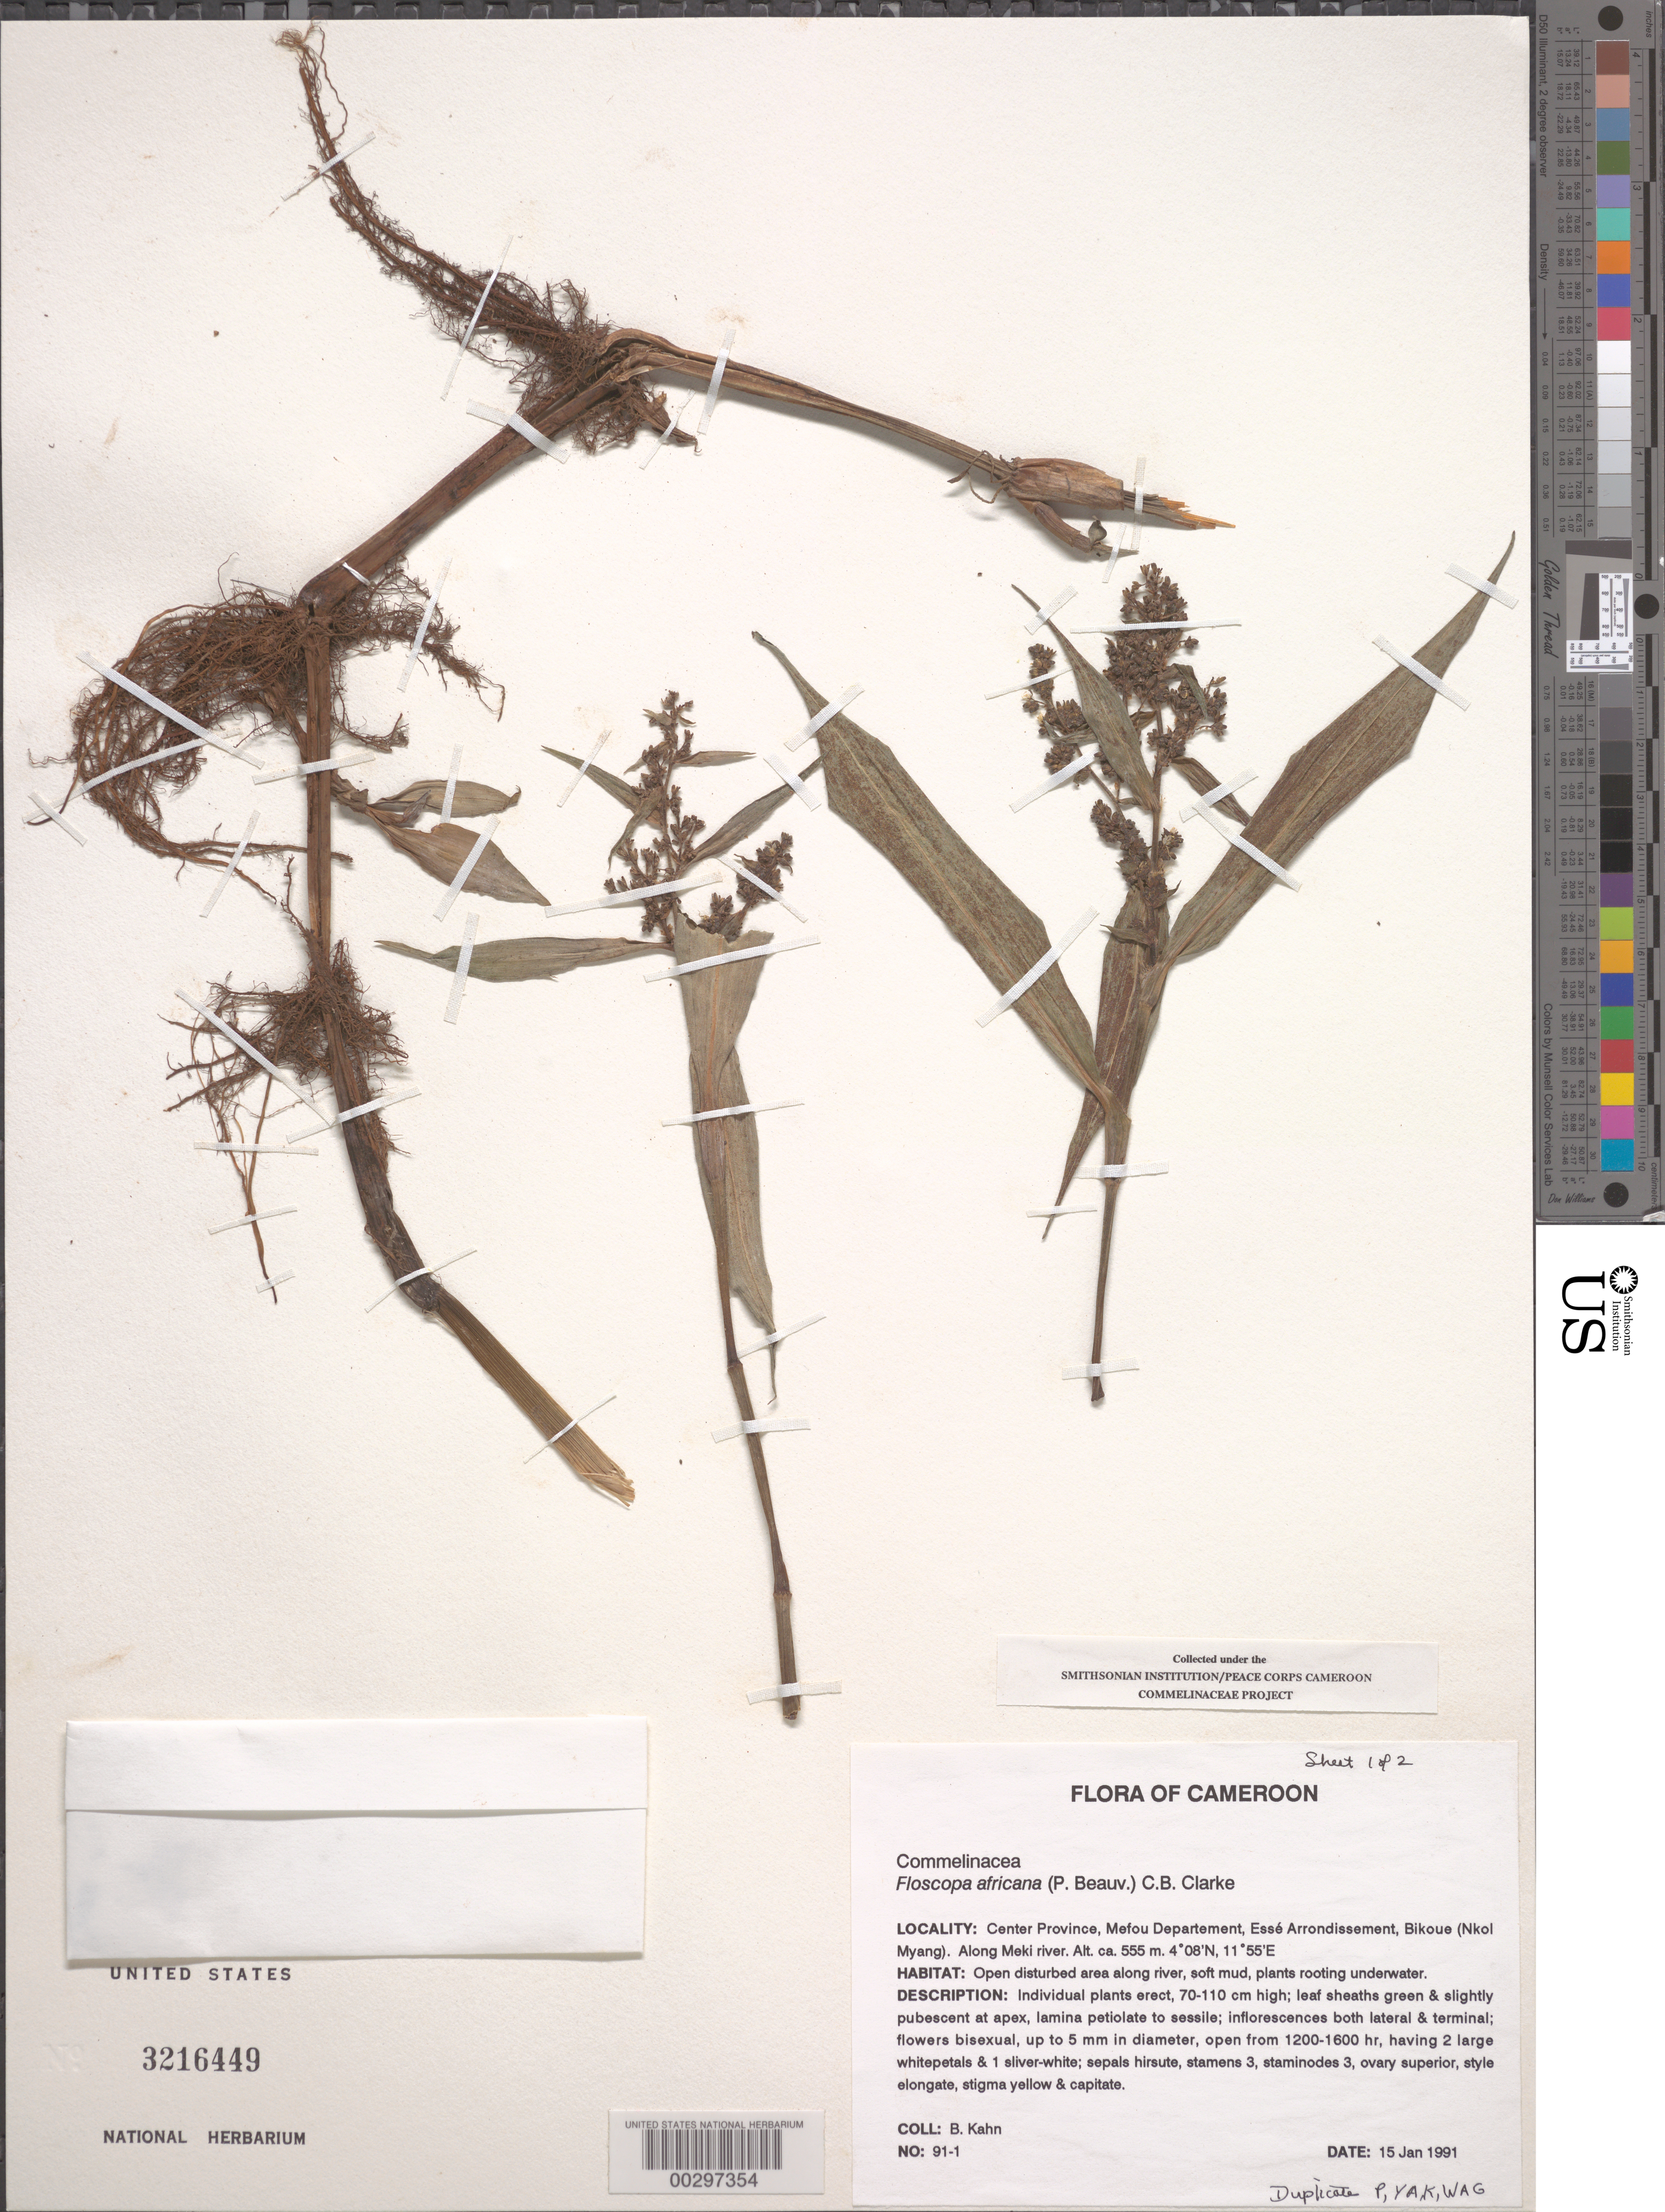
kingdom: Plantae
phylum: Tracheophyta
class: Liliopsida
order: Commelinales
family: Commelinaceae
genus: Floscopa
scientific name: Floscopa africana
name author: (P. Beauv.) C.B. Clarke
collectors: B. Kahn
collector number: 91-1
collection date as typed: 15 Jan 1991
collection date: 1991-01-15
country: Cameroon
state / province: Centre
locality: Mefou, esse arrondissement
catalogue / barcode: US 3216449